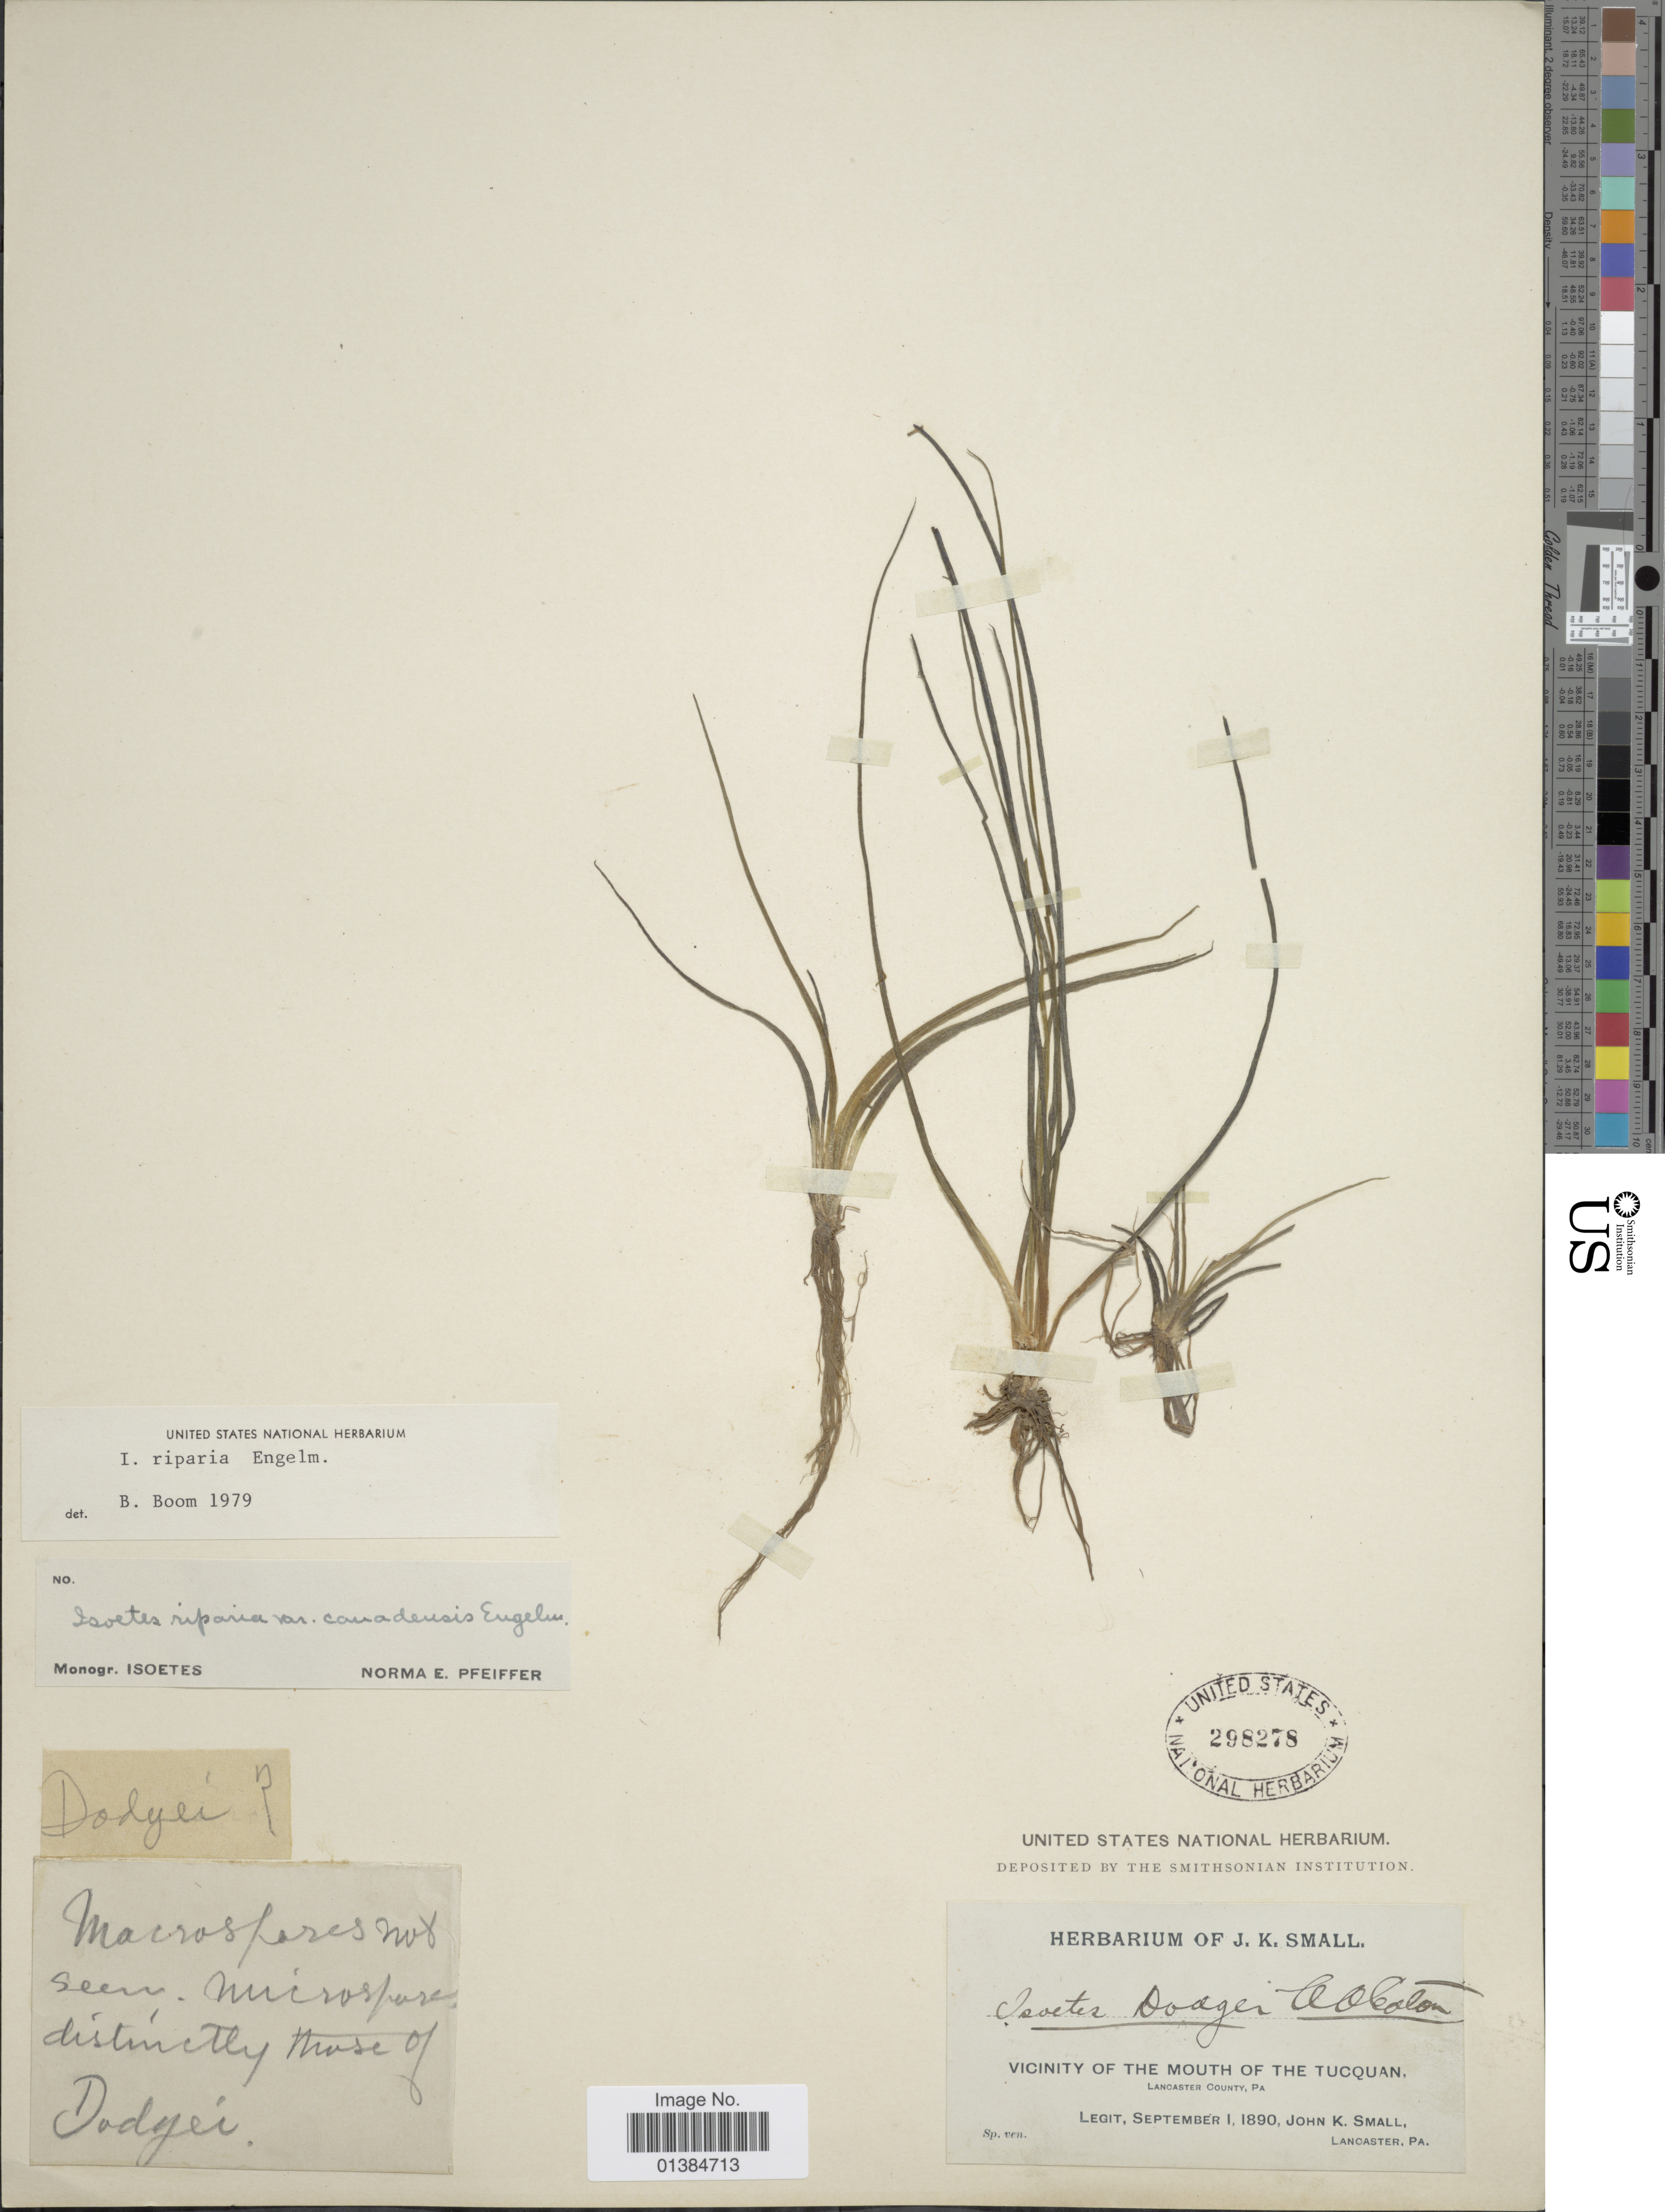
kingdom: Plantae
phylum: Tracheophyta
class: Lycopodiopsida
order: Isoetales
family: Isoetaceae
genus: Isoetes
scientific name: Isoetes riparia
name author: Engelm. ex A. Braun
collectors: J. K. Small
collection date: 1890-09-01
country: United States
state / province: Pennsylvania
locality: Vicinity of the Mouth of the Tucquan, Lancaster County.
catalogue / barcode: US 298278